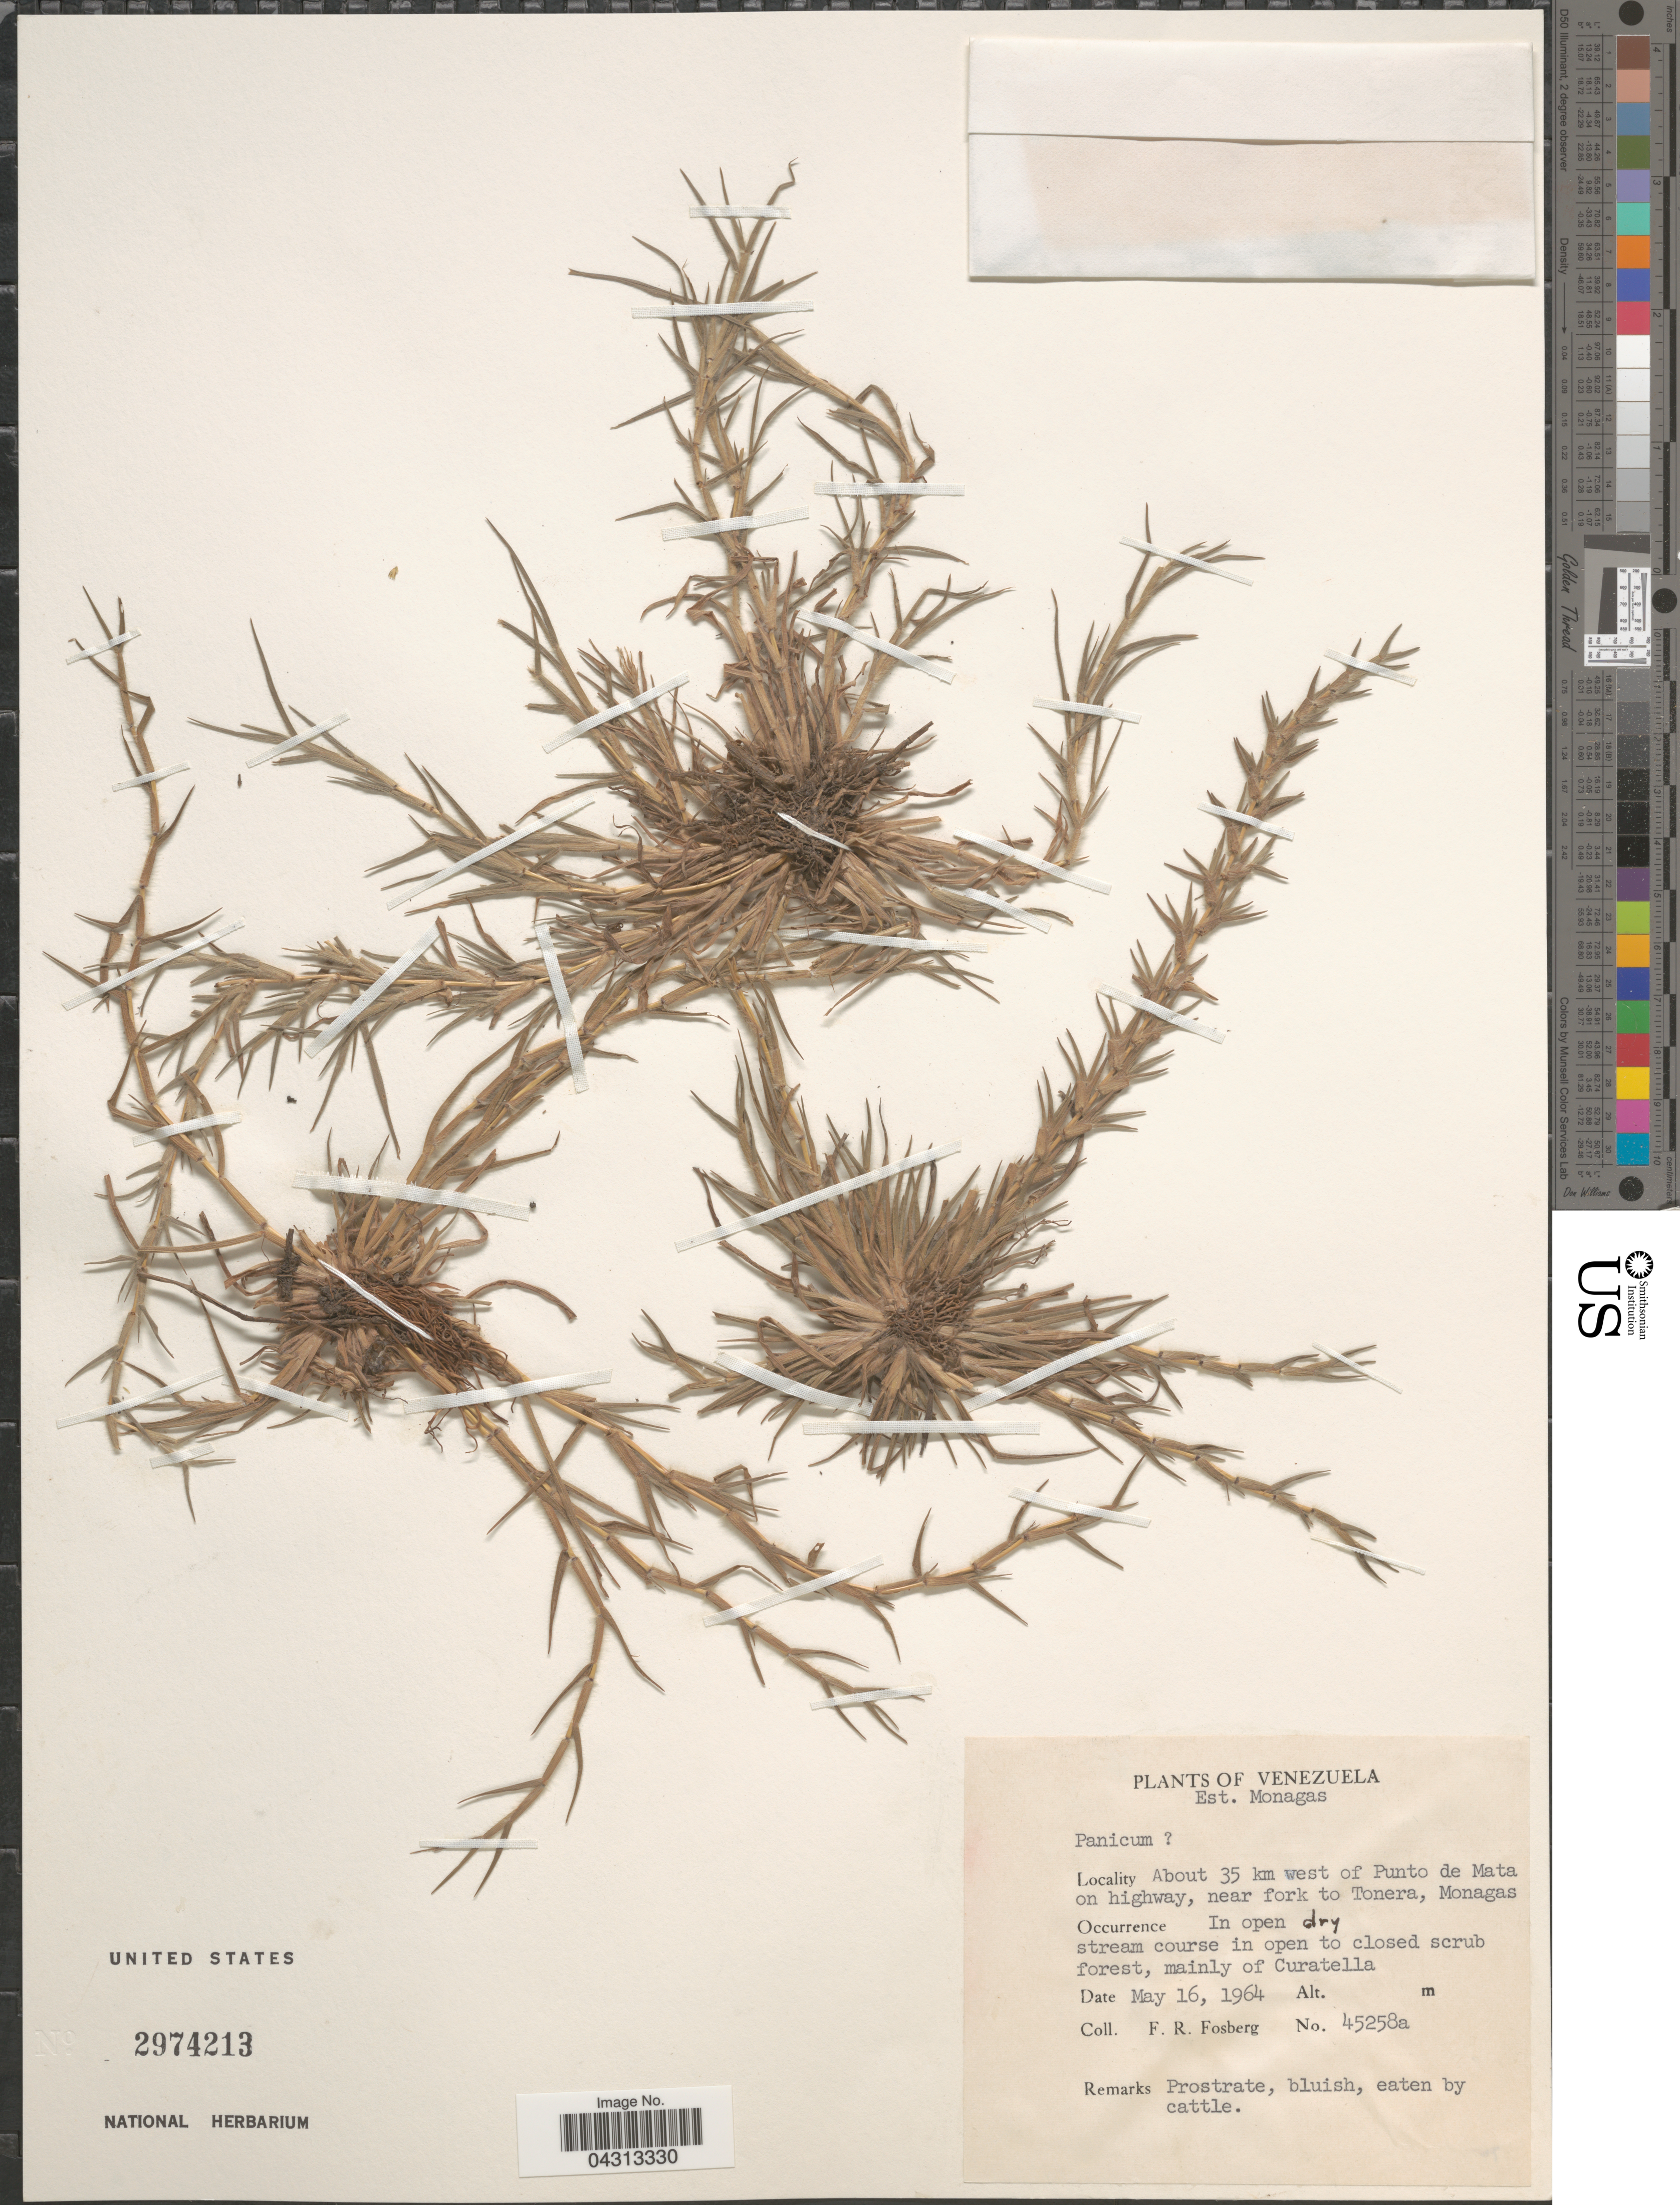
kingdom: Plantae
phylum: Tracheophyta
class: Liliopsida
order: Poales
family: Poaceae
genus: Panicum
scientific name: Panicum sp.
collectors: F. R. Fosberg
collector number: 45258a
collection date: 1964-05-16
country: Venezuela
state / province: Monagas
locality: About 35 km west of Punto de Mata on highway, near fork to Tonera. In open dry stream course in open to closed scrub forest, mainly of Curatella.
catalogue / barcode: US 2974213